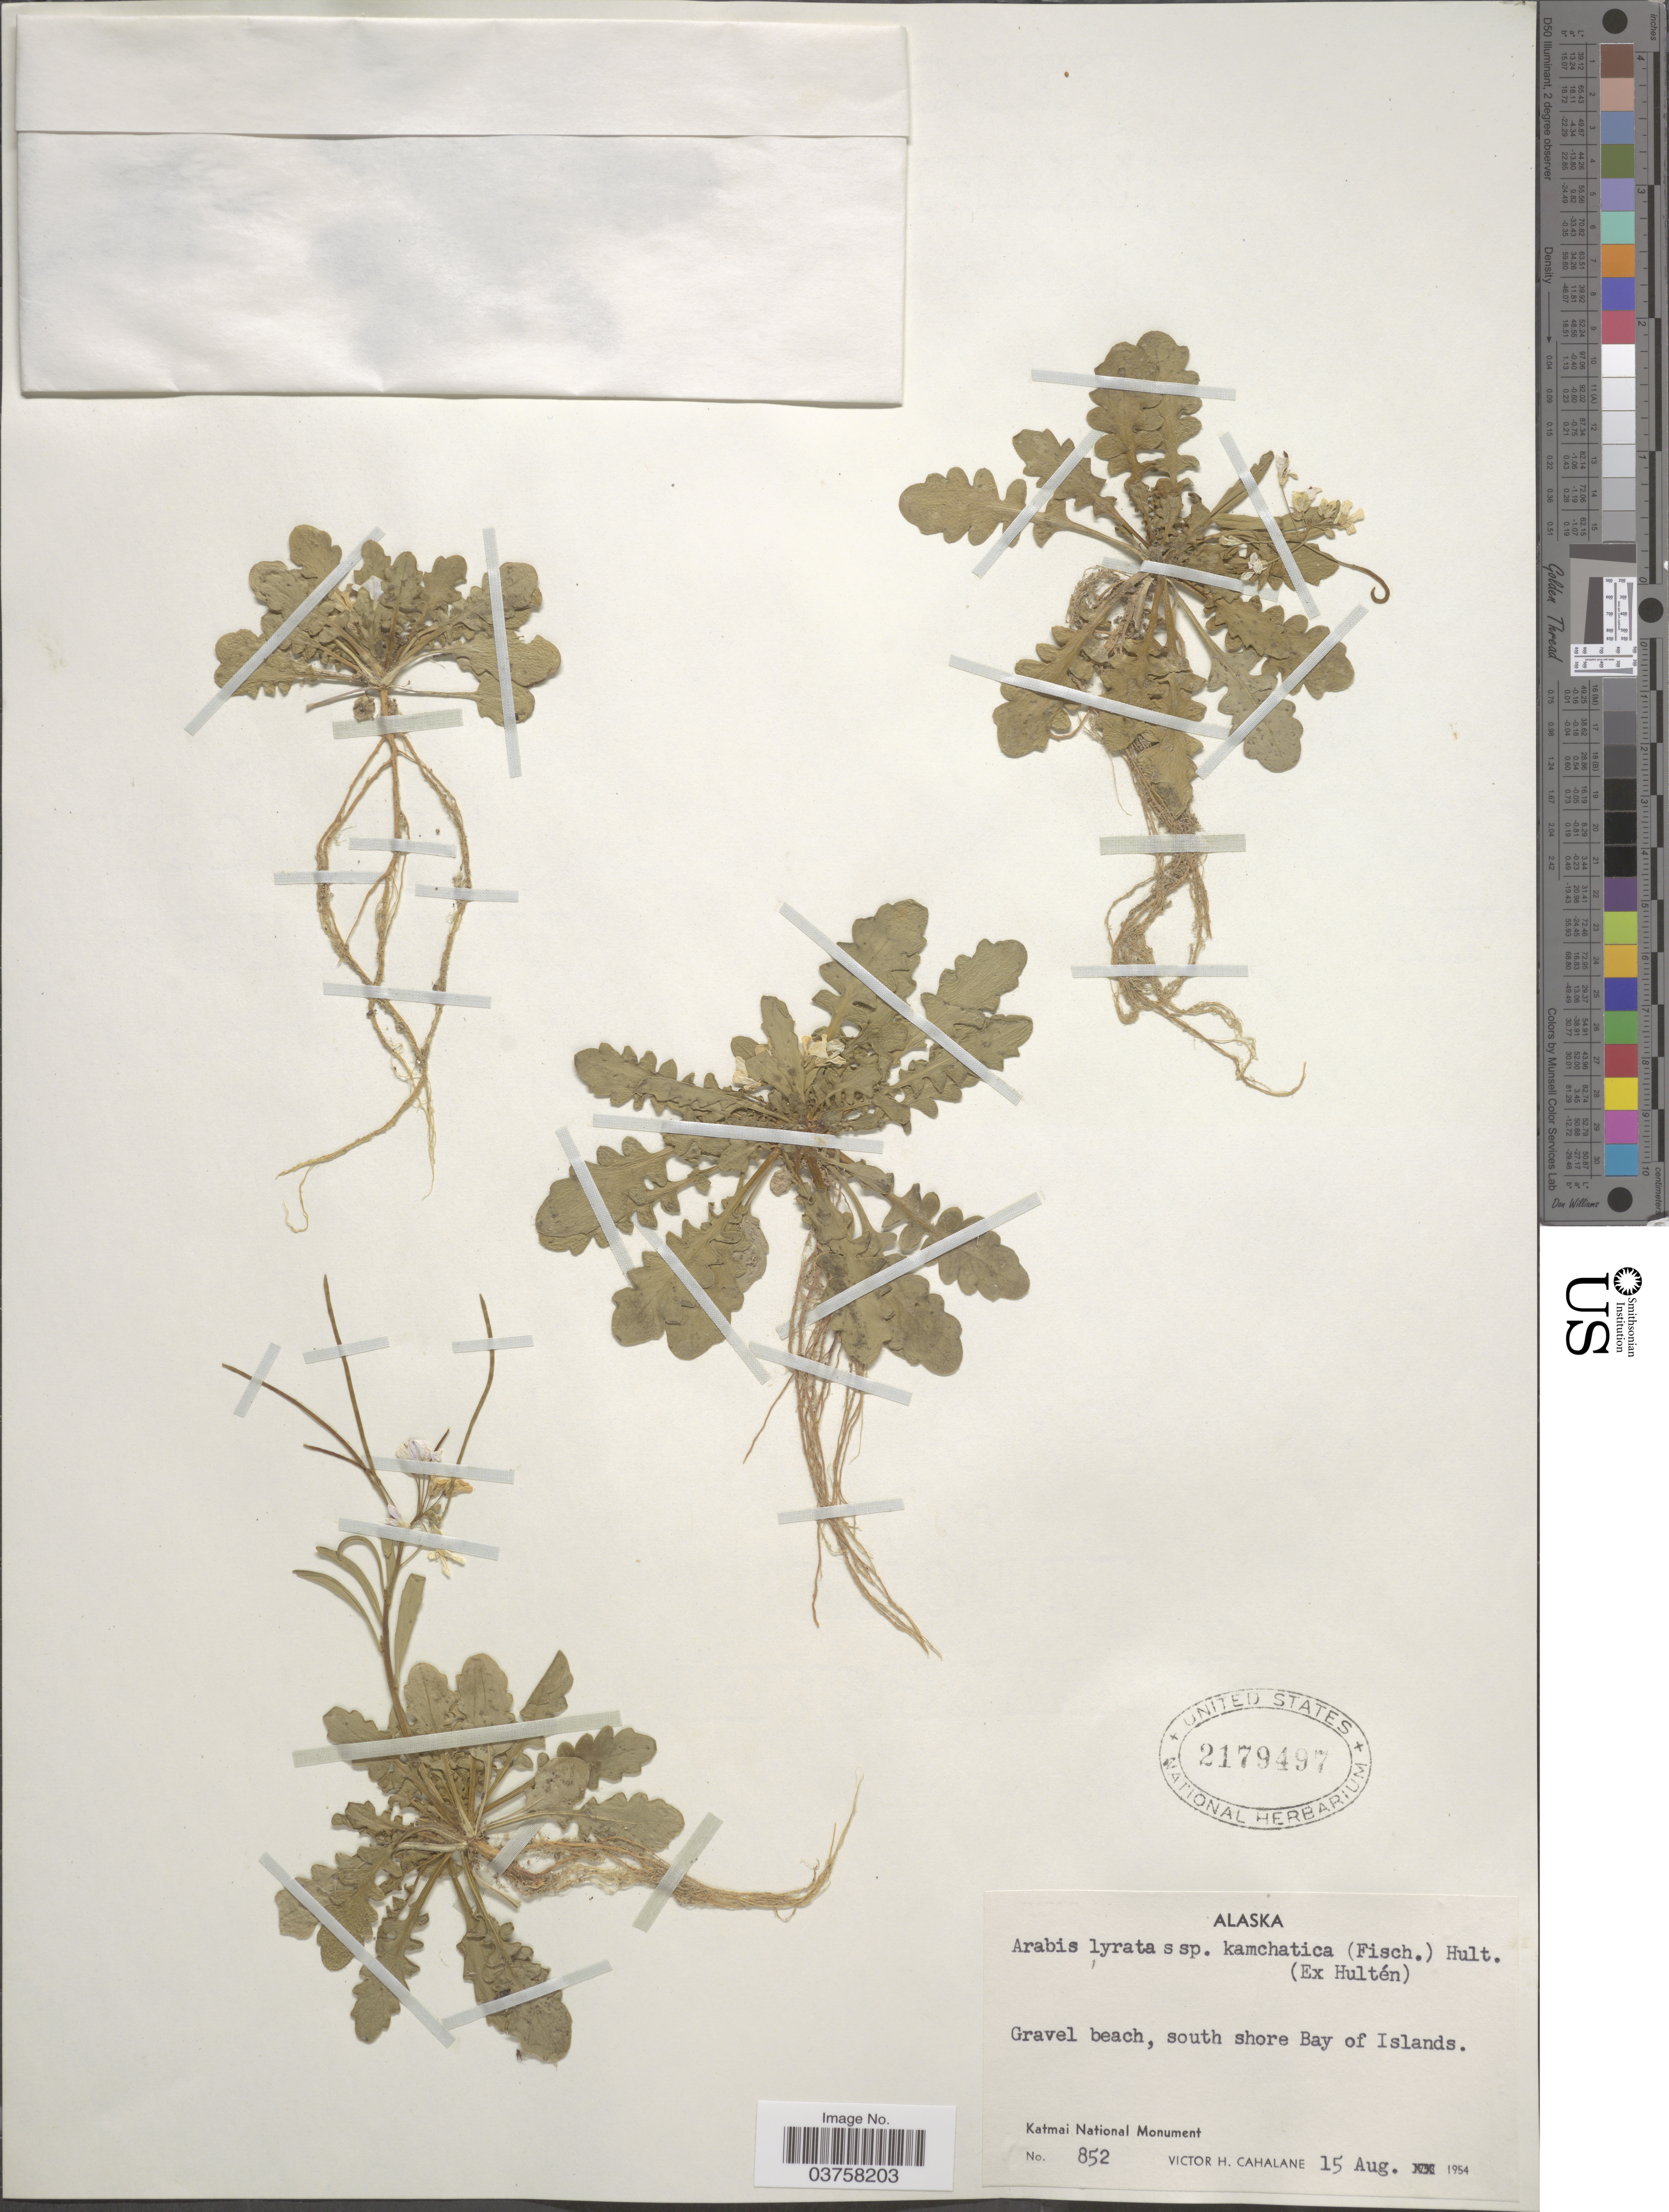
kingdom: Plantae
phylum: Tracheophyta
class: Magnoliopsida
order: Brassicales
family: Brassicaceae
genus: Arabis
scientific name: Arabis lyrata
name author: L.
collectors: V. Cahalane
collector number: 852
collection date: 1954-08-15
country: United States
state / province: Alaska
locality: Gravel beach, south shore Bay of Islands.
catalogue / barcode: US 2179497